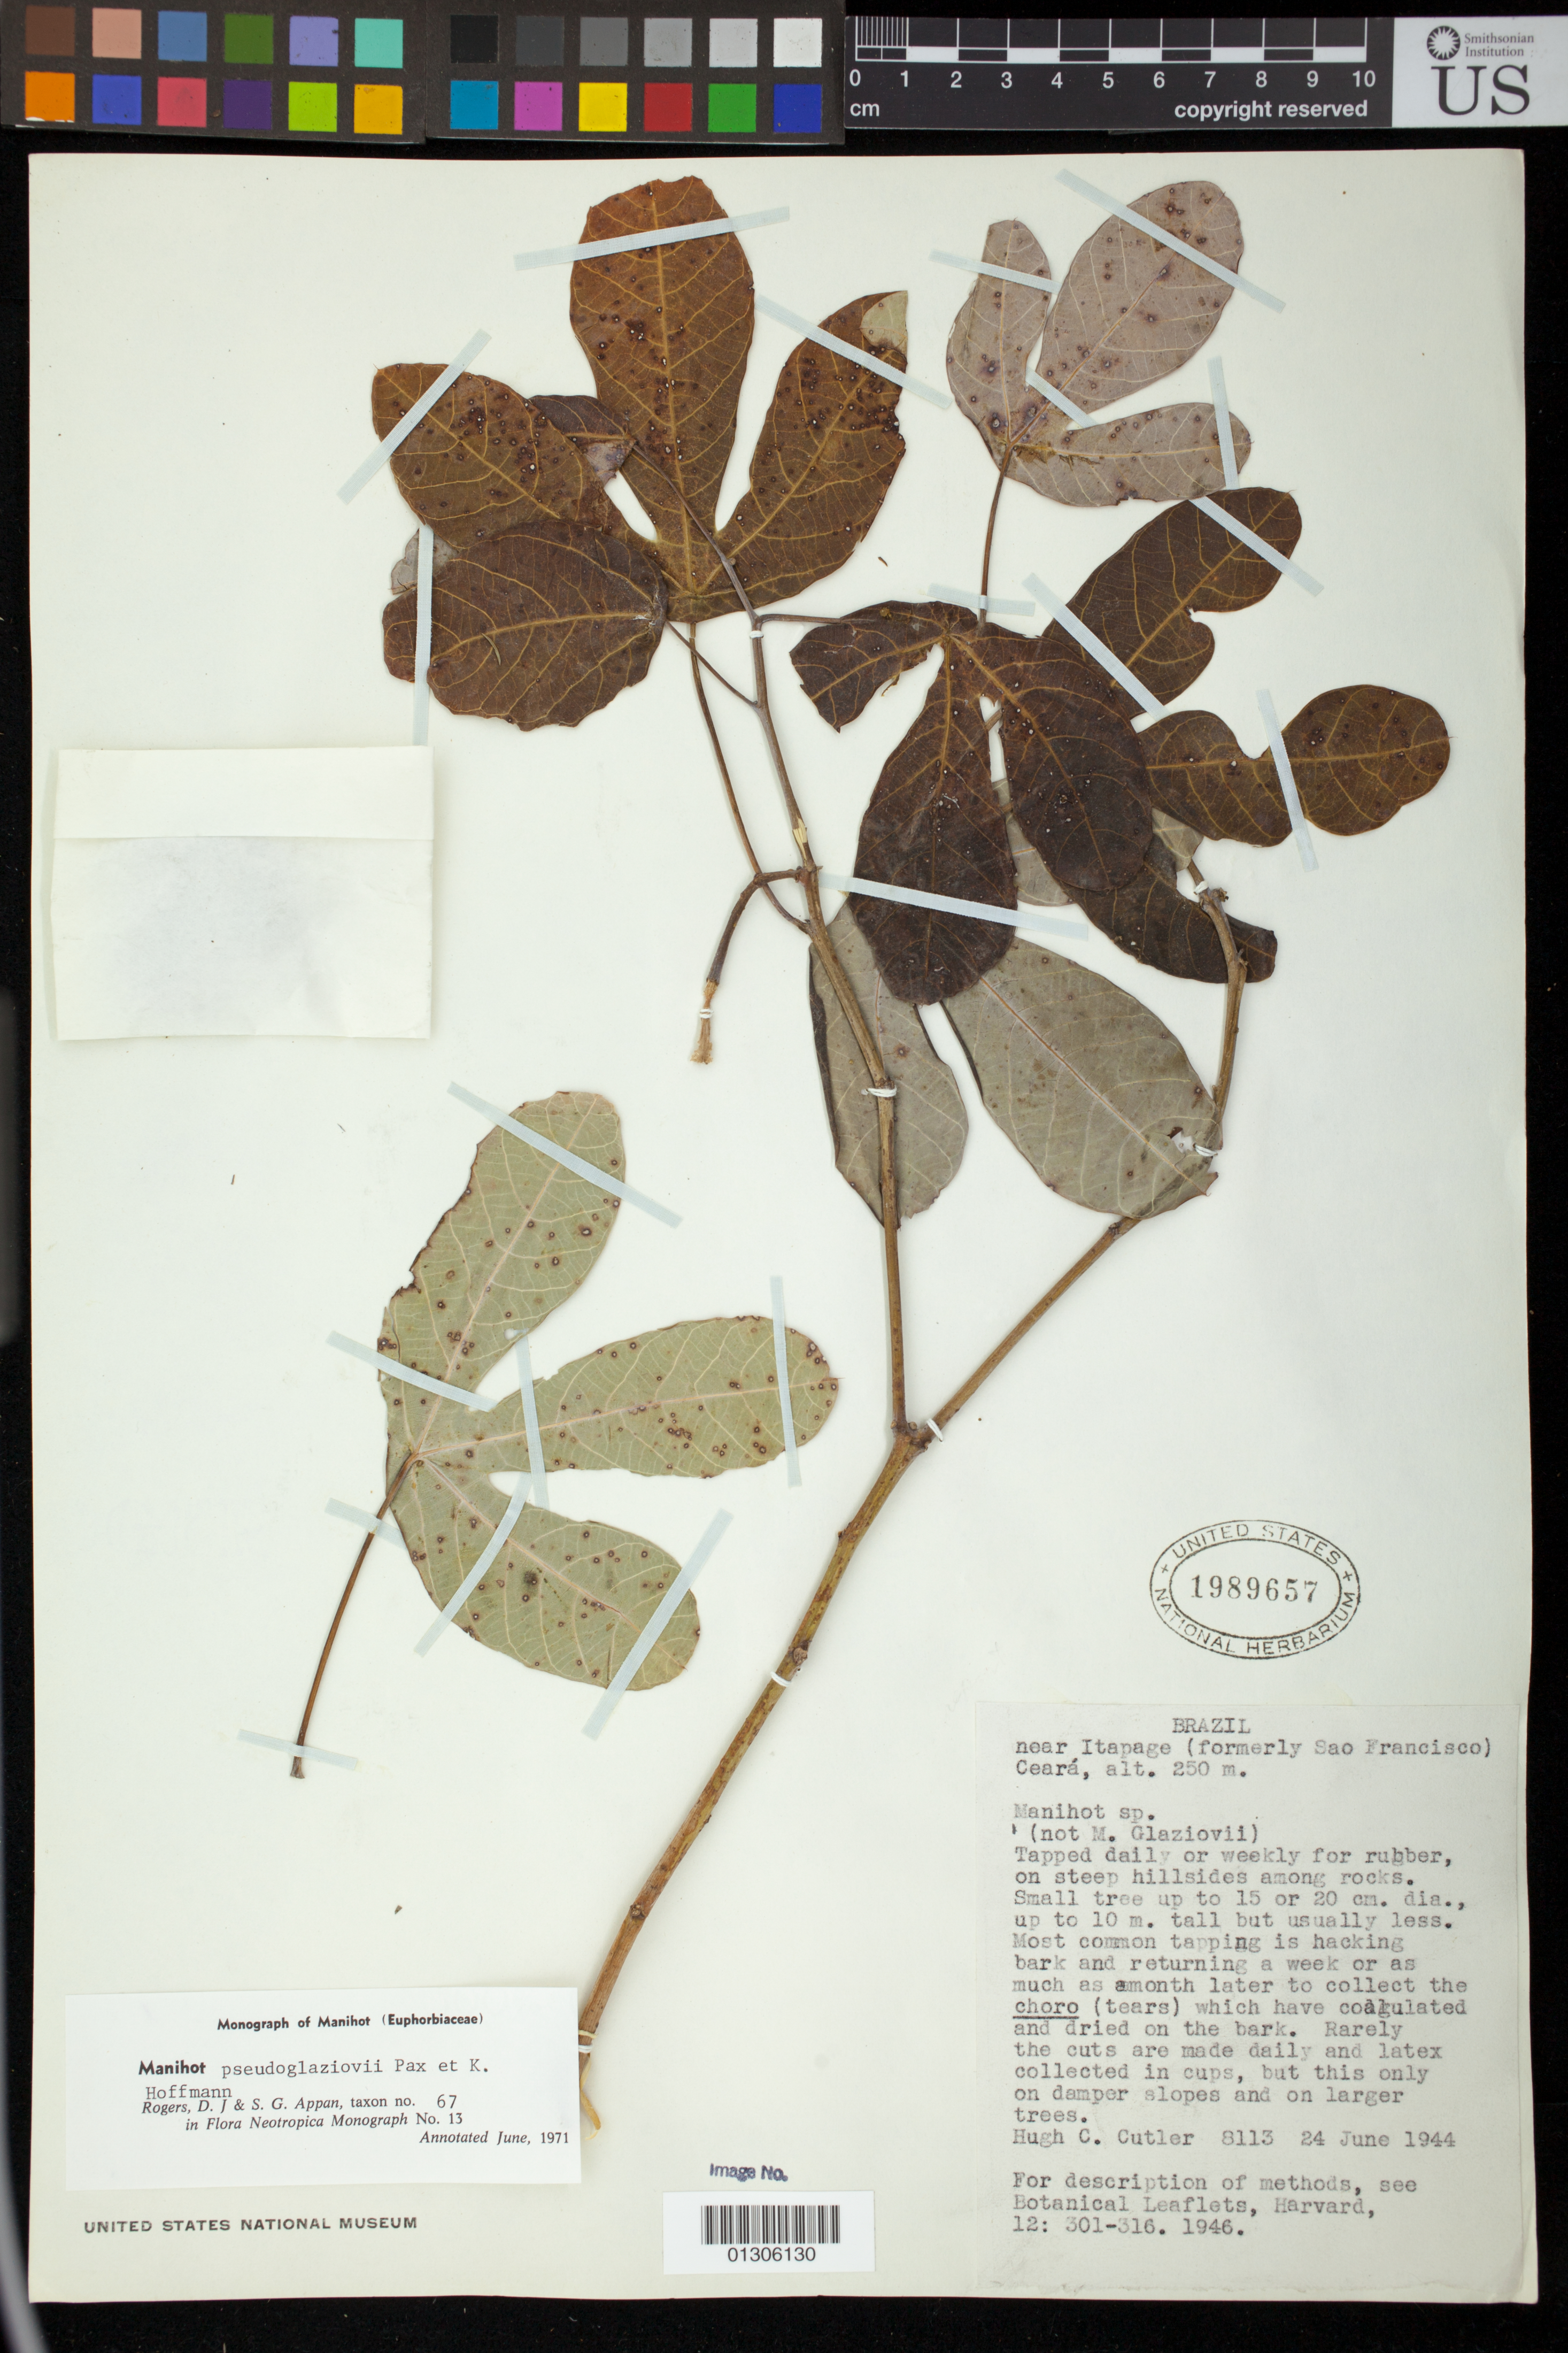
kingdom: Plantae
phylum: Tracheophyta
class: Magnoliopsida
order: Malpighiales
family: Euphorbiaceae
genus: Manihot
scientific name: Manihot pseudoglaziovii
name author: Pax & K. Hoffm.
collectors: H. C. Cutler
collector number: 8113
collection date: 1944-06-24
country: Brazil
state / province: Ceará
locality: near Itapage (formerly Sao Francisco)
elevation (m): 250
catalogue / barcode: US 1989657